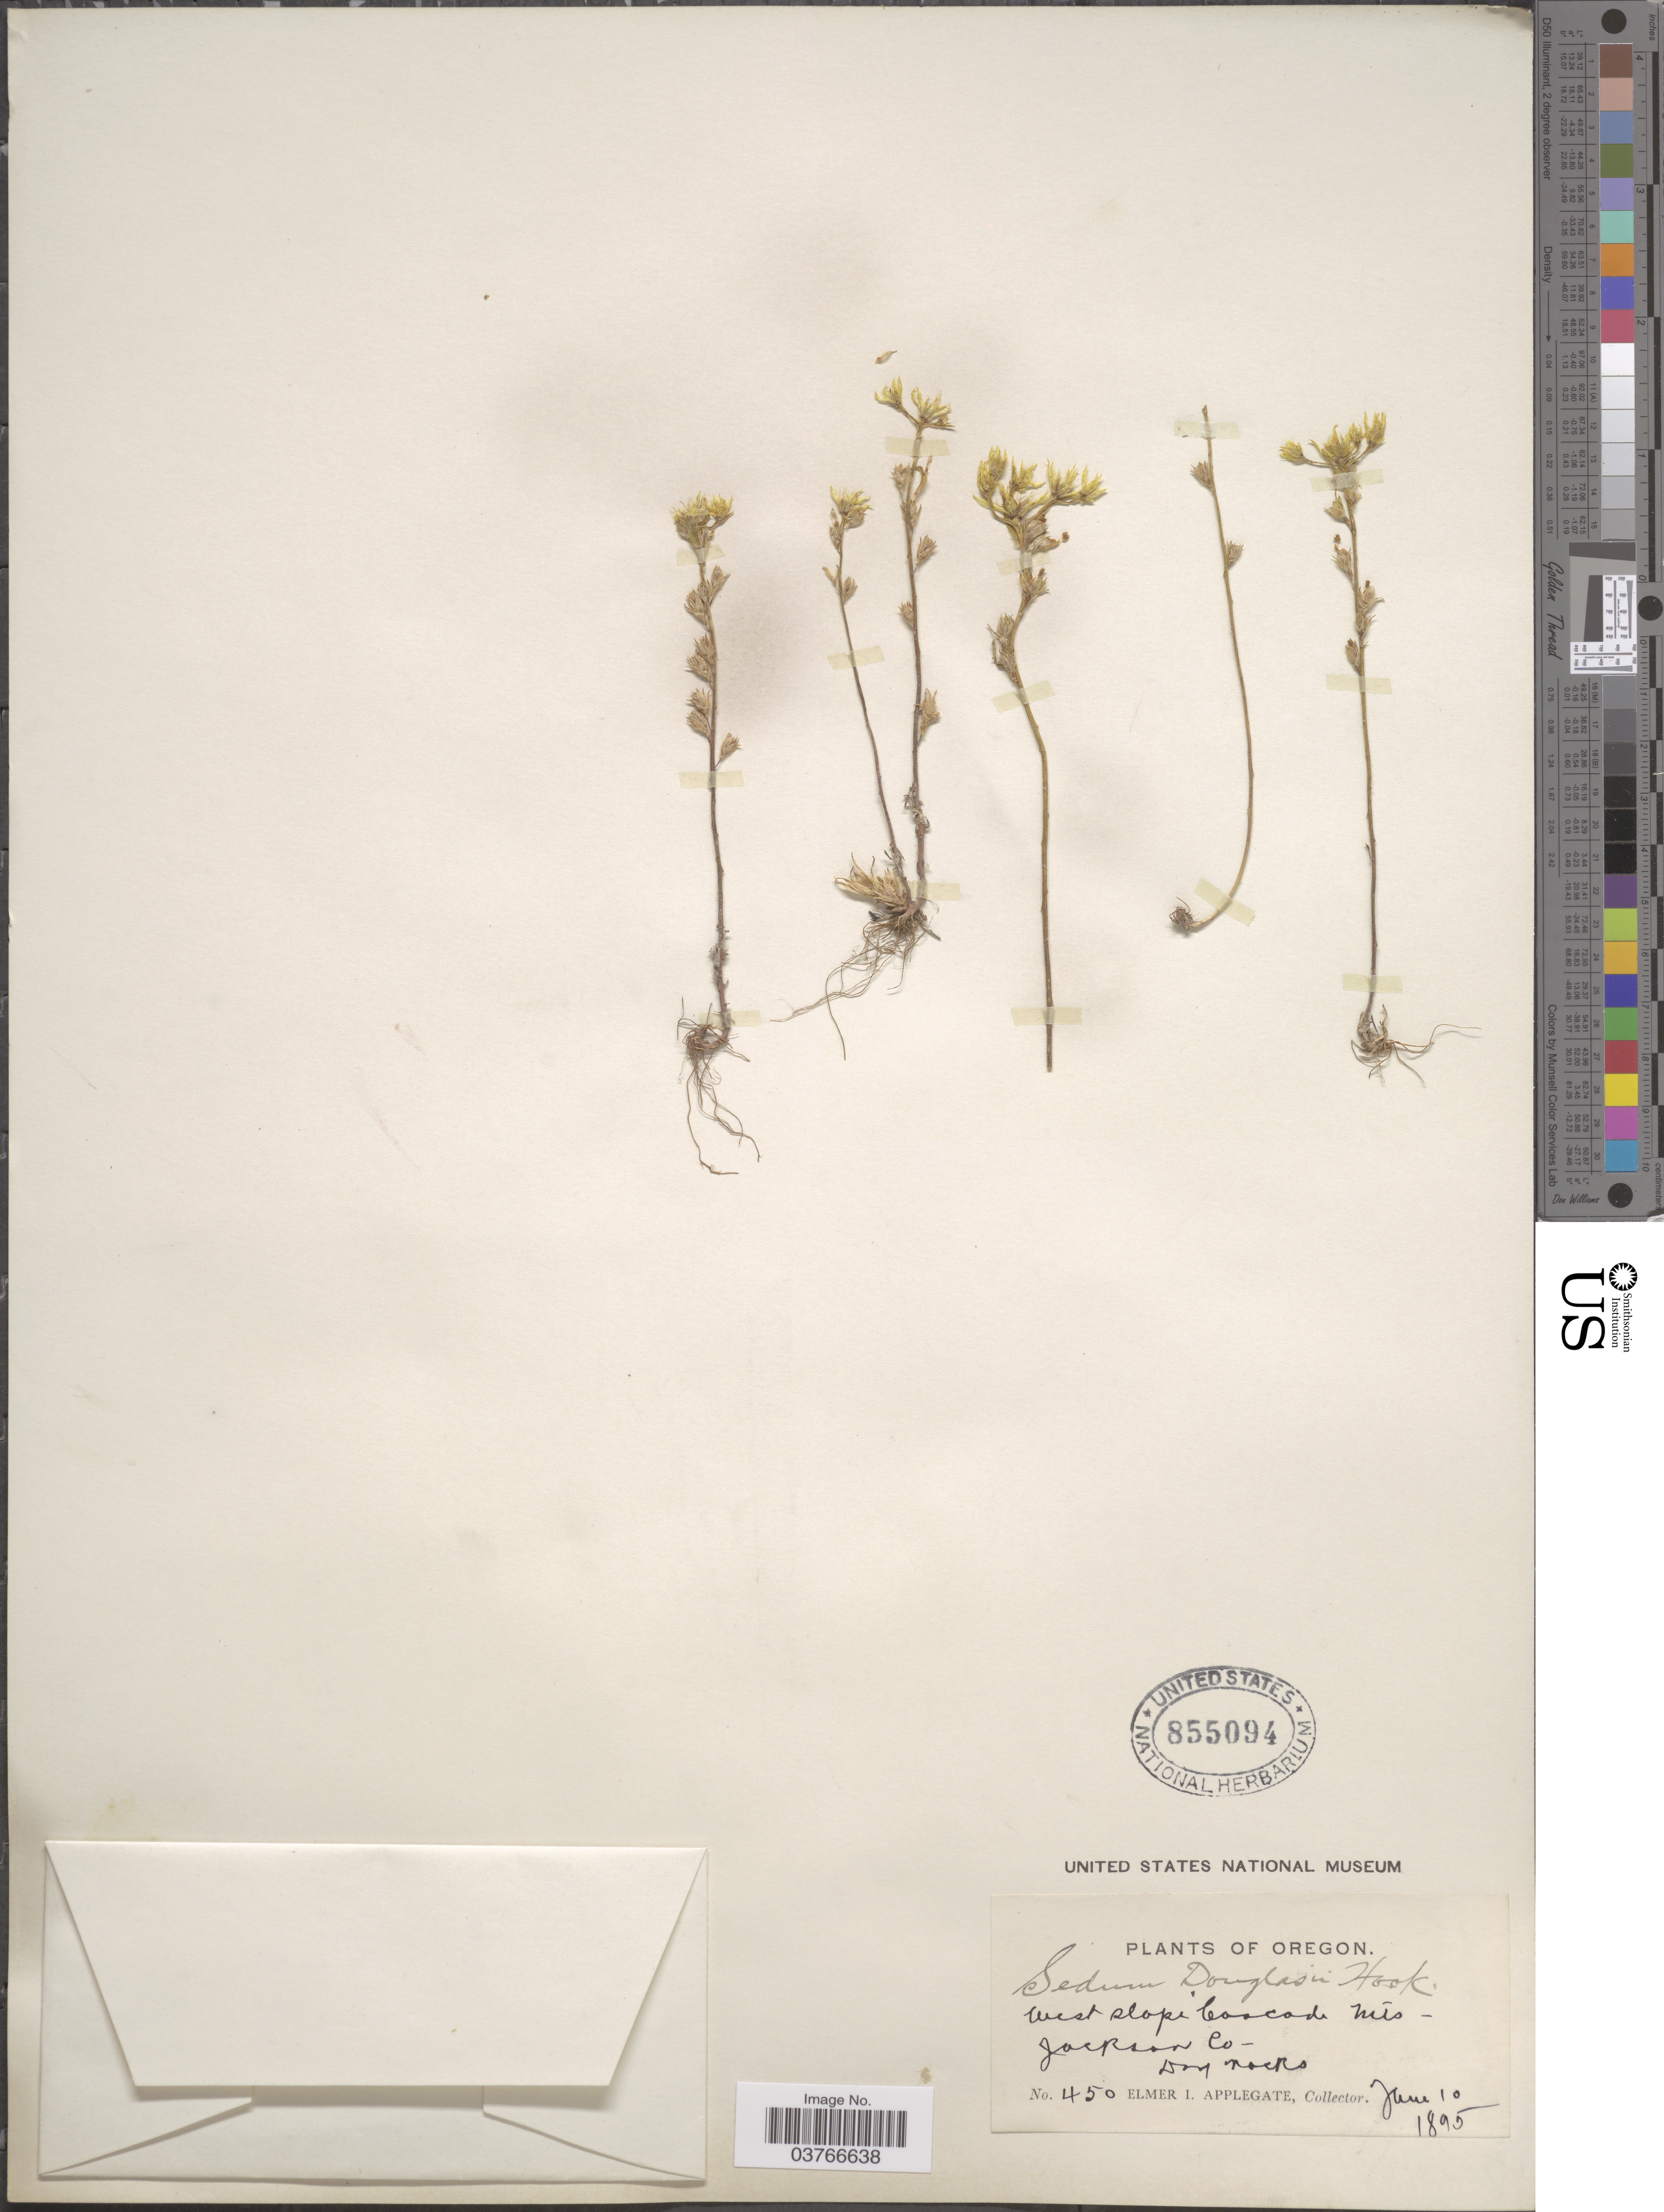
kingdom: Plantae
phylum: Tracheophyta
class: Magnoliopsida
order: Saxifragales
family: Crassulaceae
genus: Sedum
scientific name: Sedum stenopetalum var. stenopetalum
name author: Pursh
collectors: E. I. Applegate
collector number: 450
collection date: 1895-06-10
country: United States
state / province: Oregon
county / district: Jackson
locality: West slope Cascade Mts - Jackson Co.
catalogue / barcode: US 855094